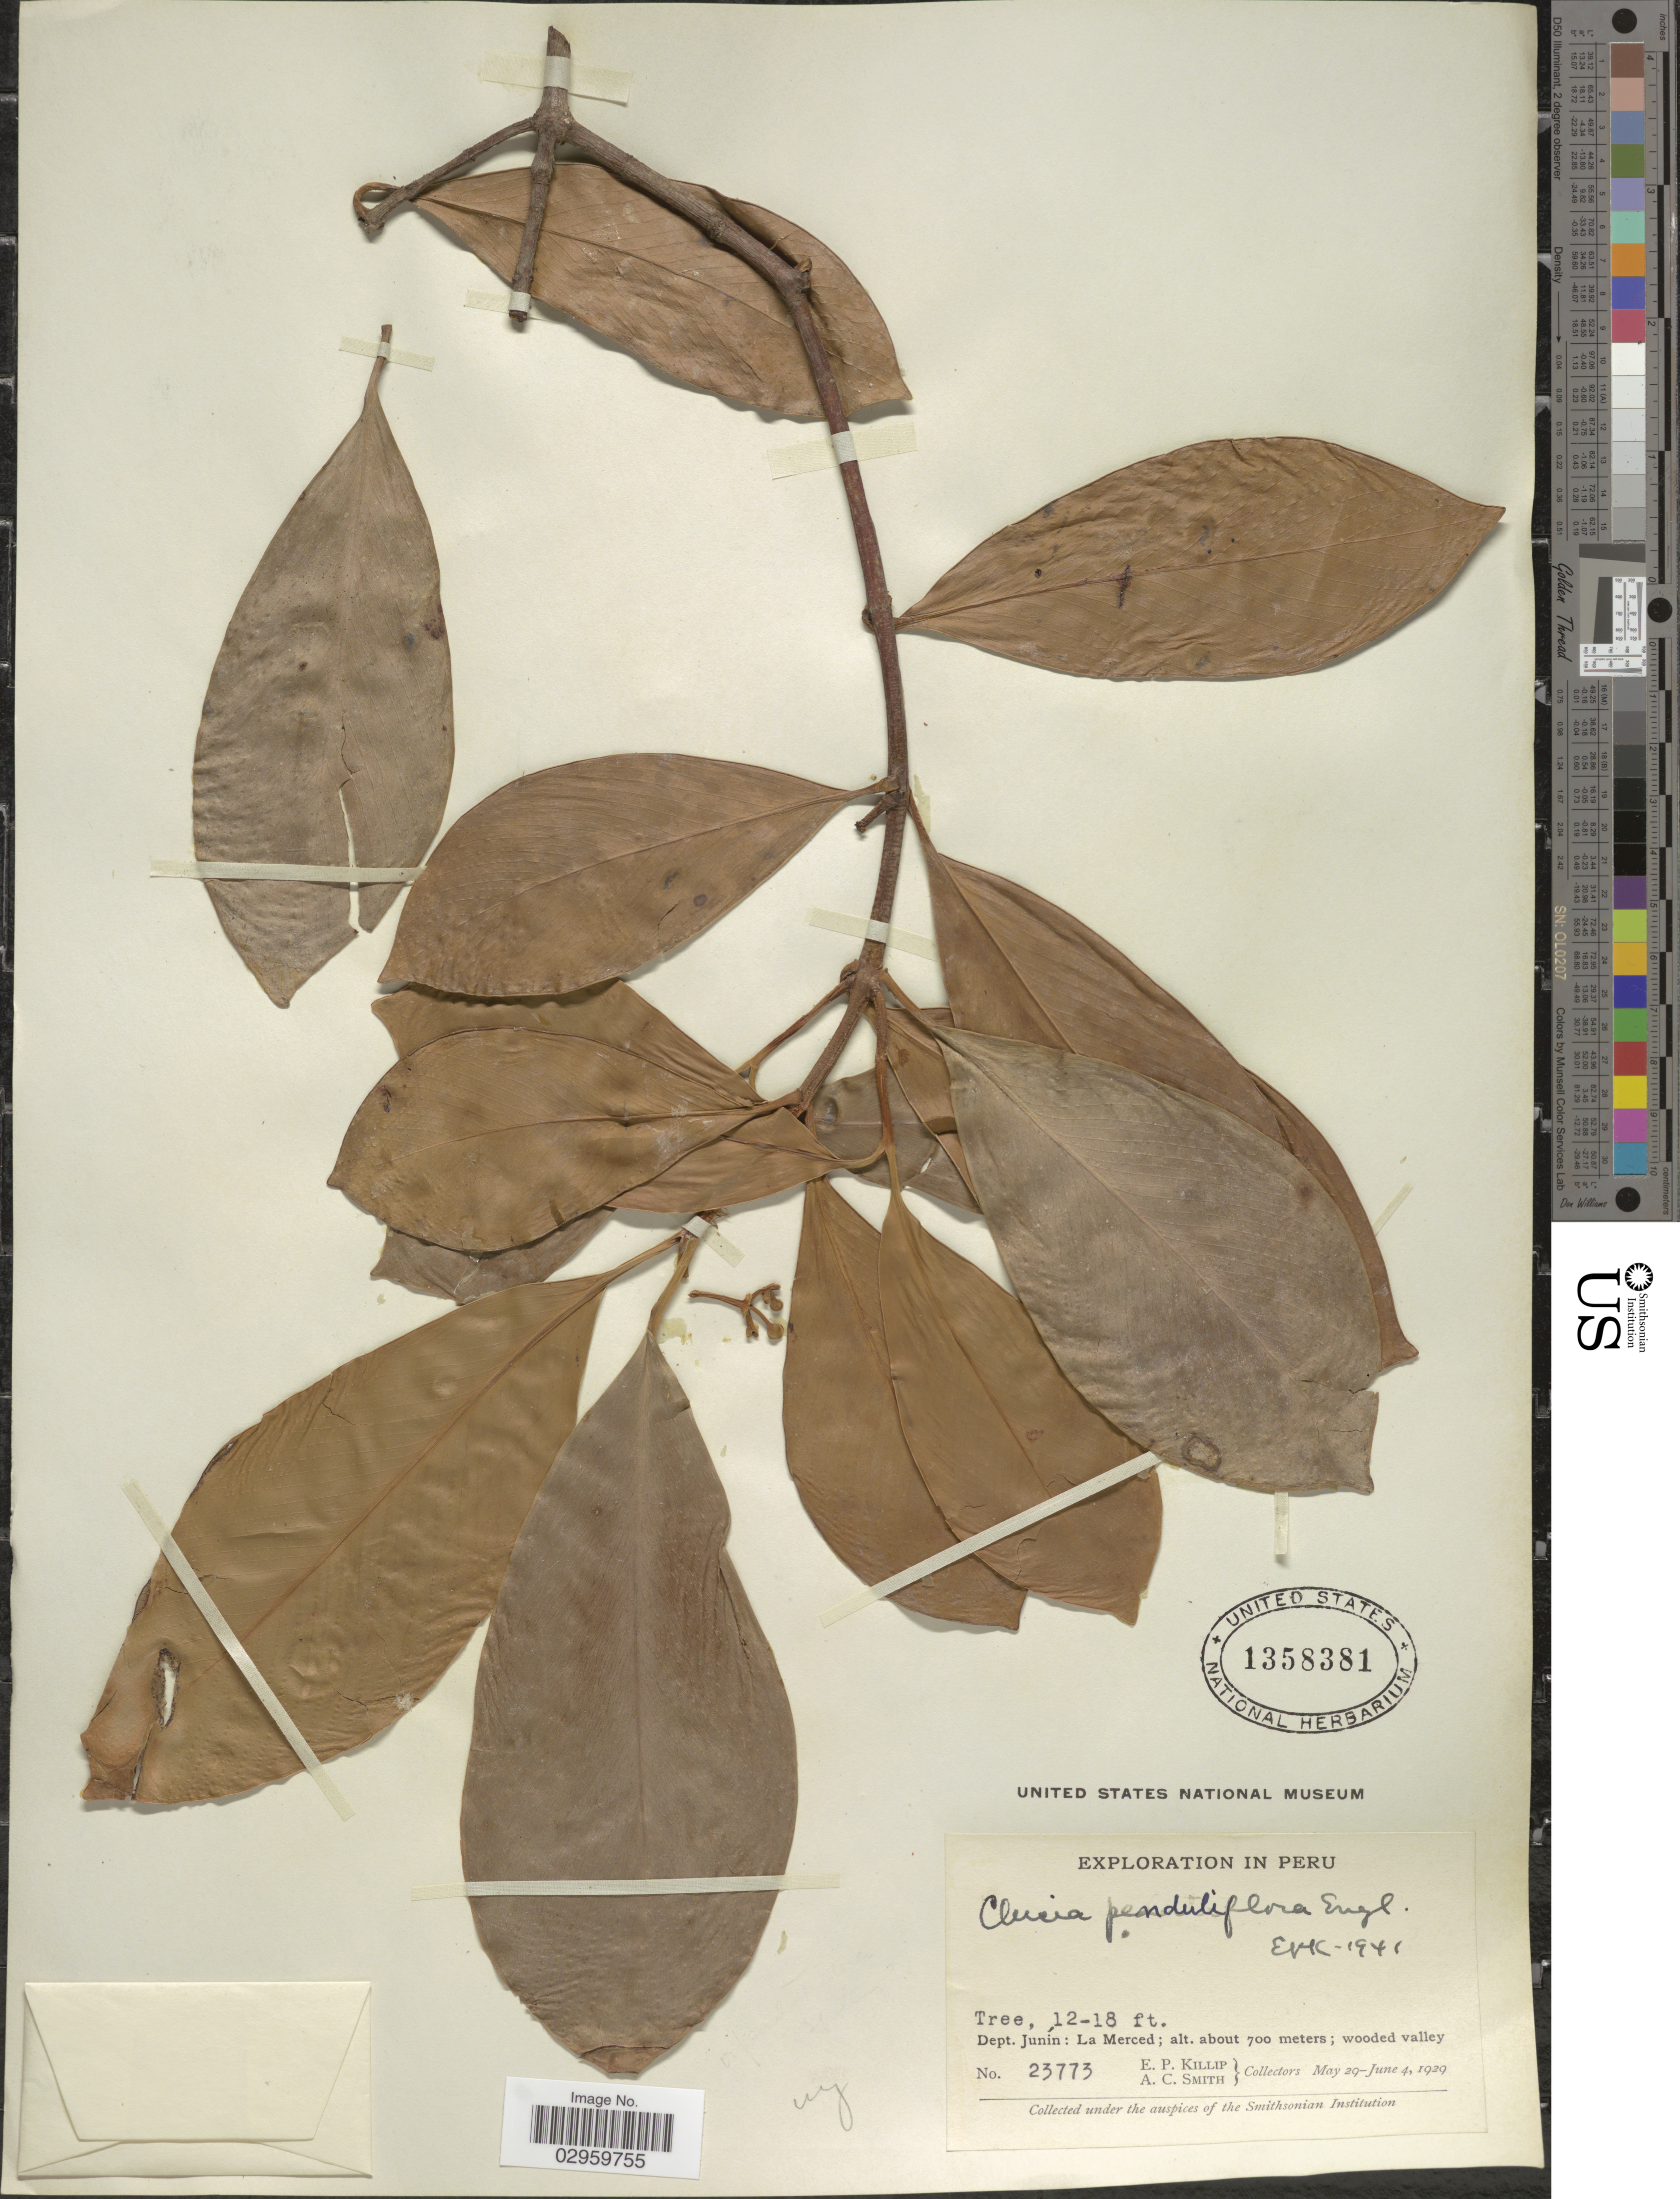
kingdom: Plantae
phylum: Tracheophyta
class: Magnoliopsida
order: Malpighiales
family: Clusiaceae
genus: Clusia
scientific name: Clusia penduliflora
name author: Engl.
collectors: E. P. Killip & A. C. Smith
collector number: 23773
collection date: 1929-05-29/1929-06-04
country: Peru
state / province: Junín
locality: Dept. Junín: La Merced.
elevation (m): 700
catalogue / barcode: US 1358381